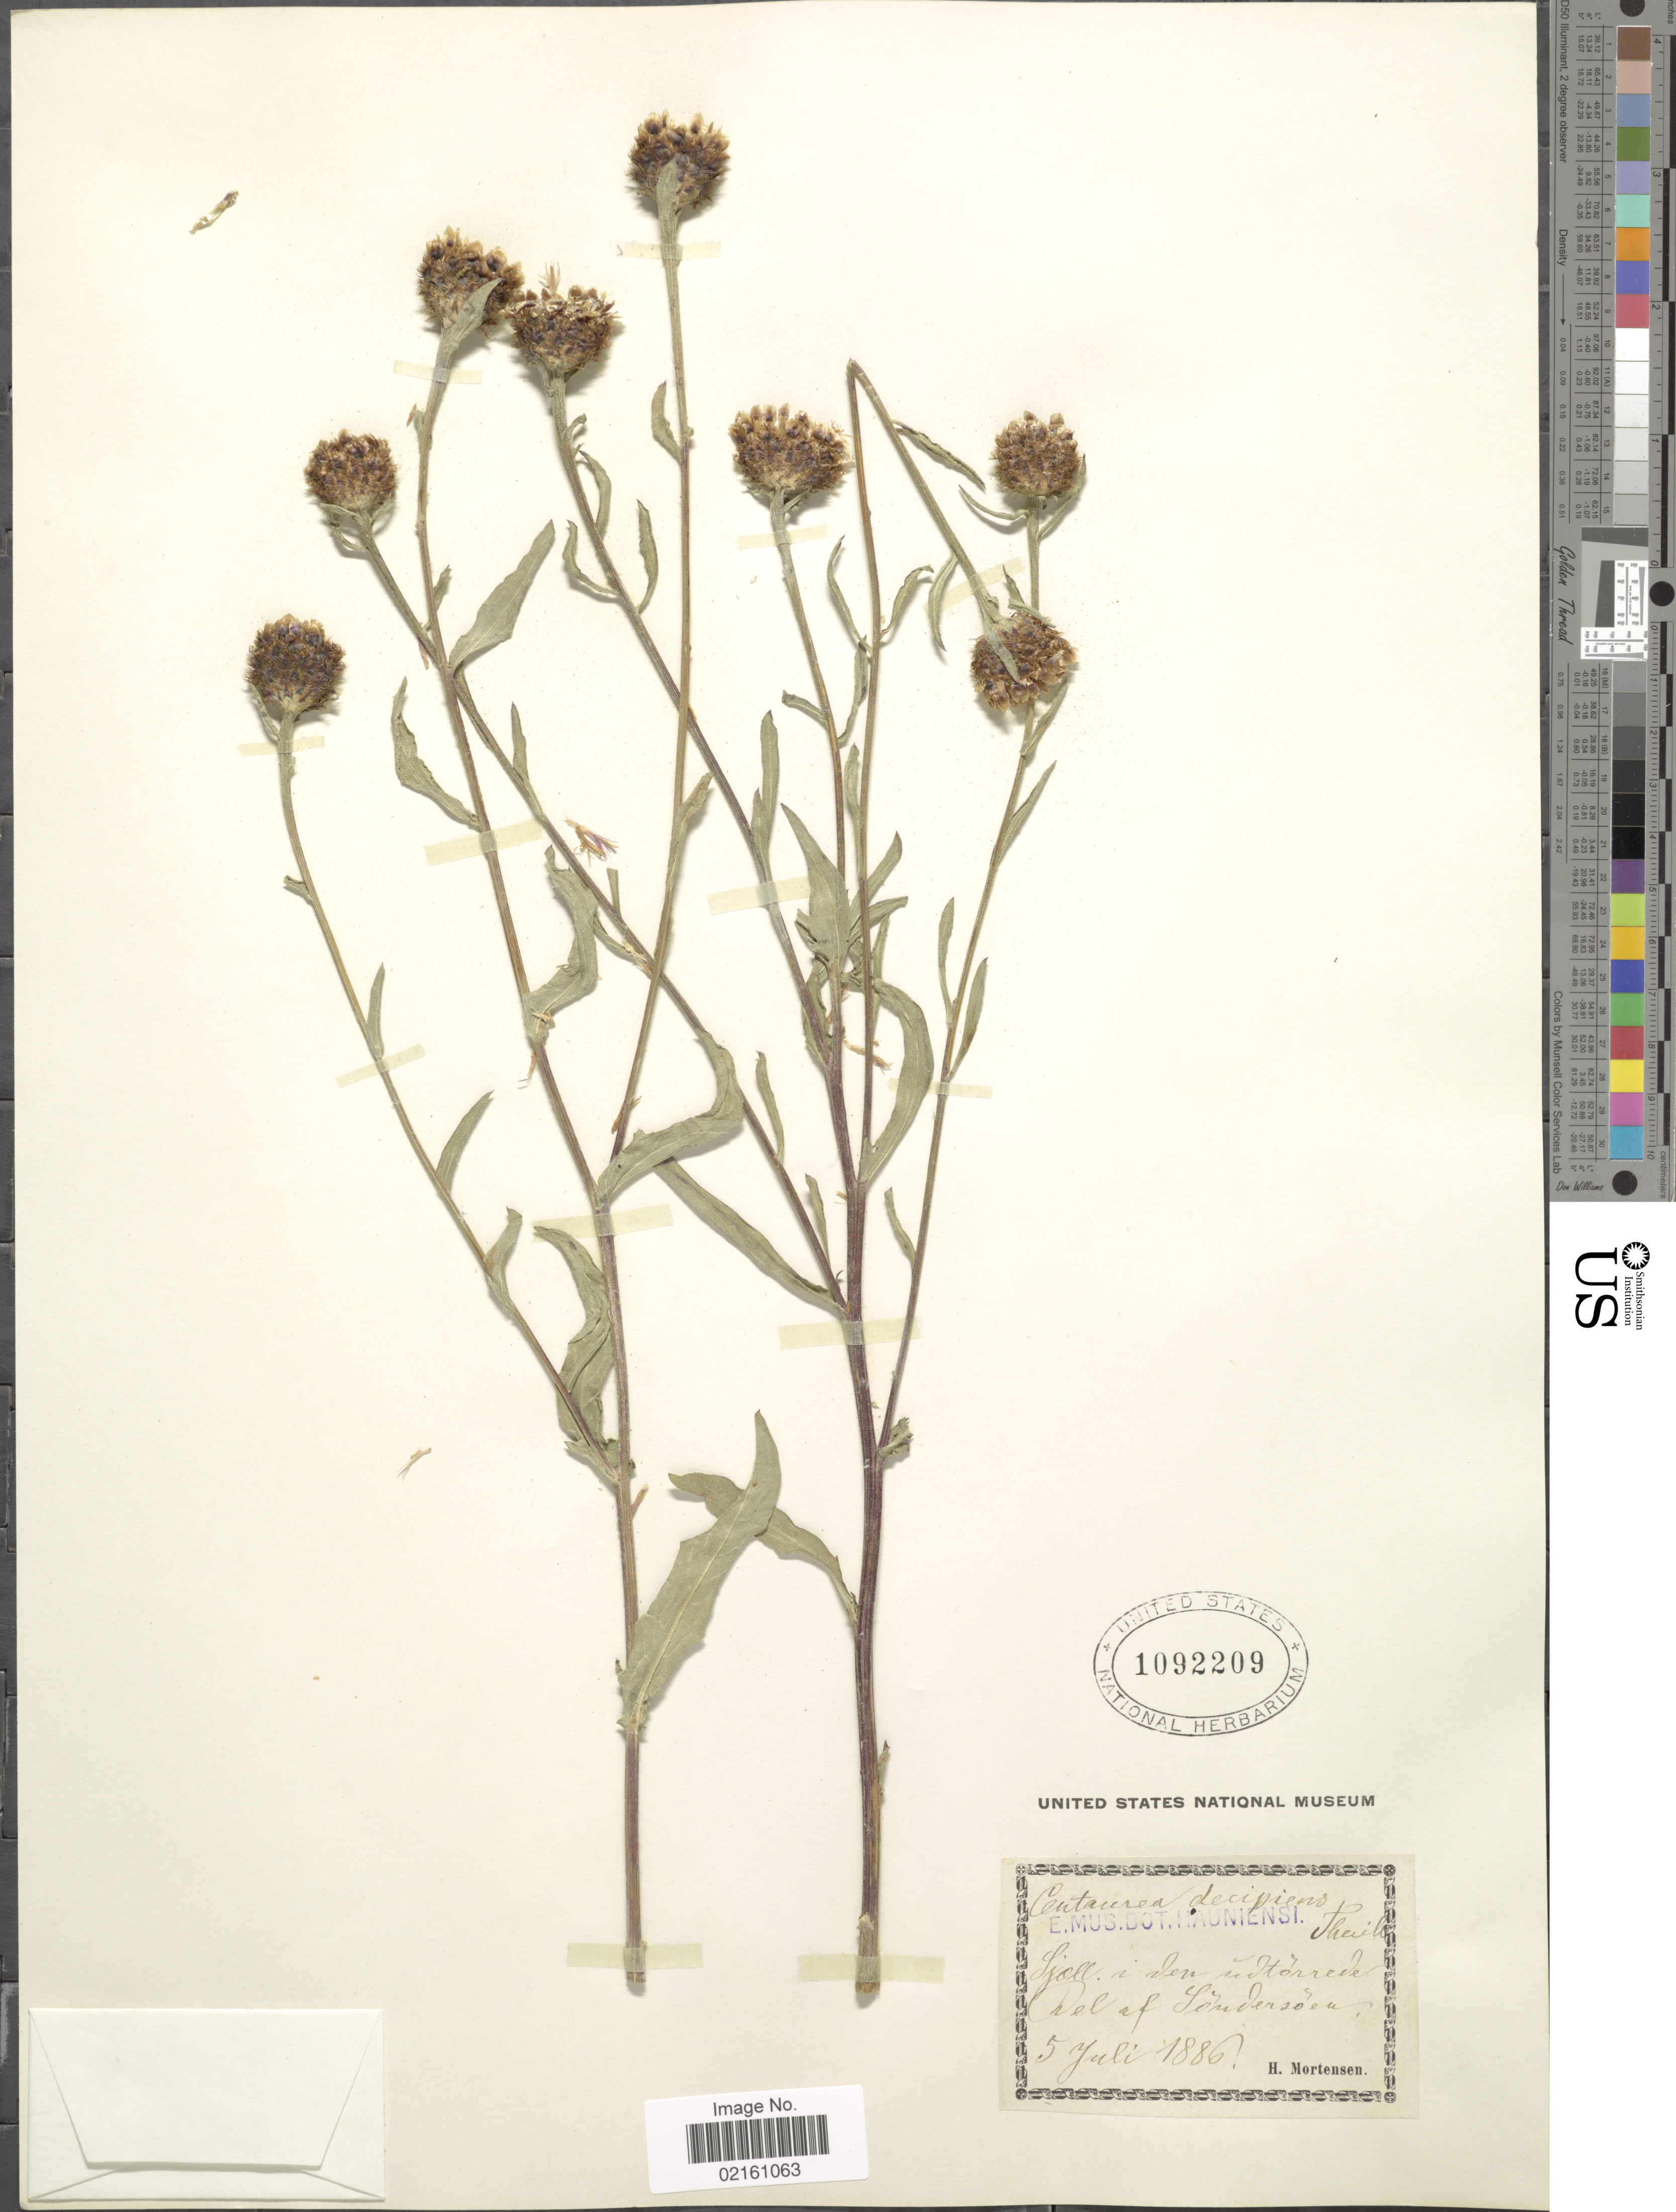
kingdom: Plantae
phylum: Tracheophyta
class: Magnoliopsida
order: Asterales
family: Asteraceae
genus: Centaurea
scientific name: Centaurea decipiens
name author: Diels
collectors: H. Mortensen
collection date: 1886-07-05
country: Denmark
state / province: Sjæland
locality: Søndersøen.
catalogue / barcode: US 1092209